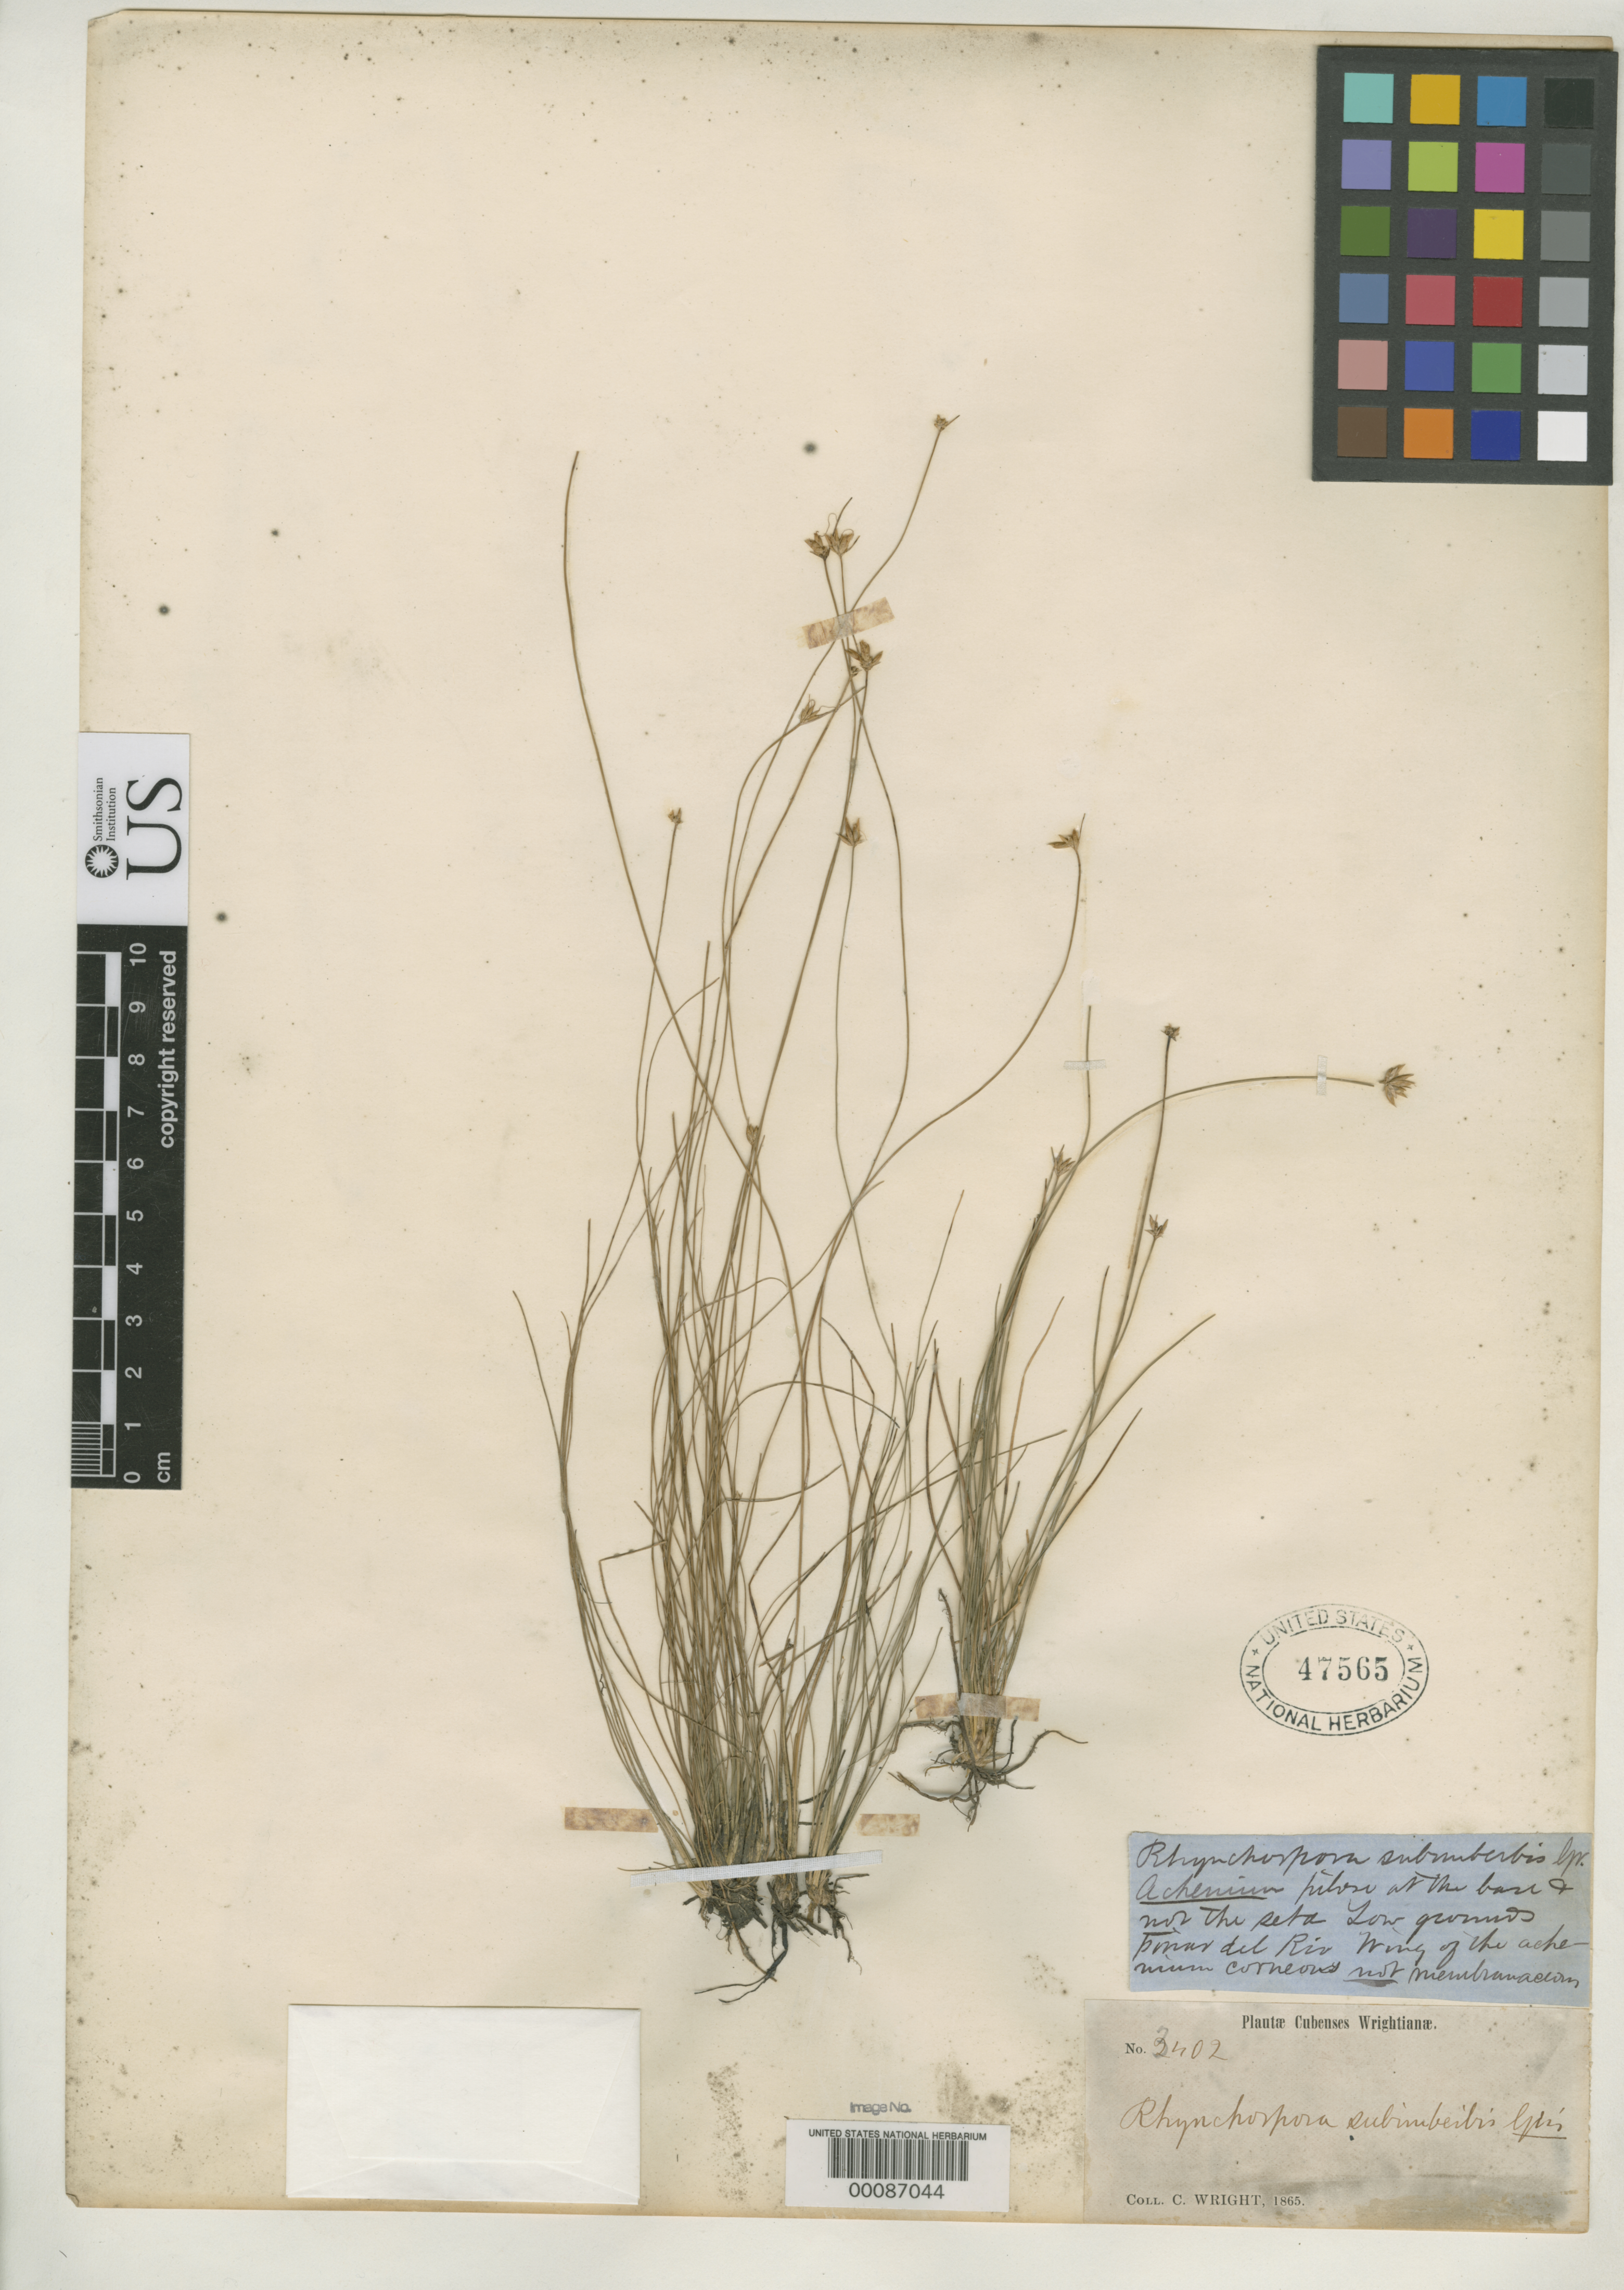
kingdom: Plantae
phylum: Tracheophyta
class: Liliopsida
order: Poales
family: Cyperaceae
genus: Rhynchospora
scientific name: Rhynchospora subimberbis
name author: Griseb.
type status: Isotype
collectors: C. Wright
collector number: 3402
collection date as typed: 1865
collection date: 1865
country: Cuba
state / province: Pinar del Río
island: Greater Antilles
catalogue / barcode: US 47565